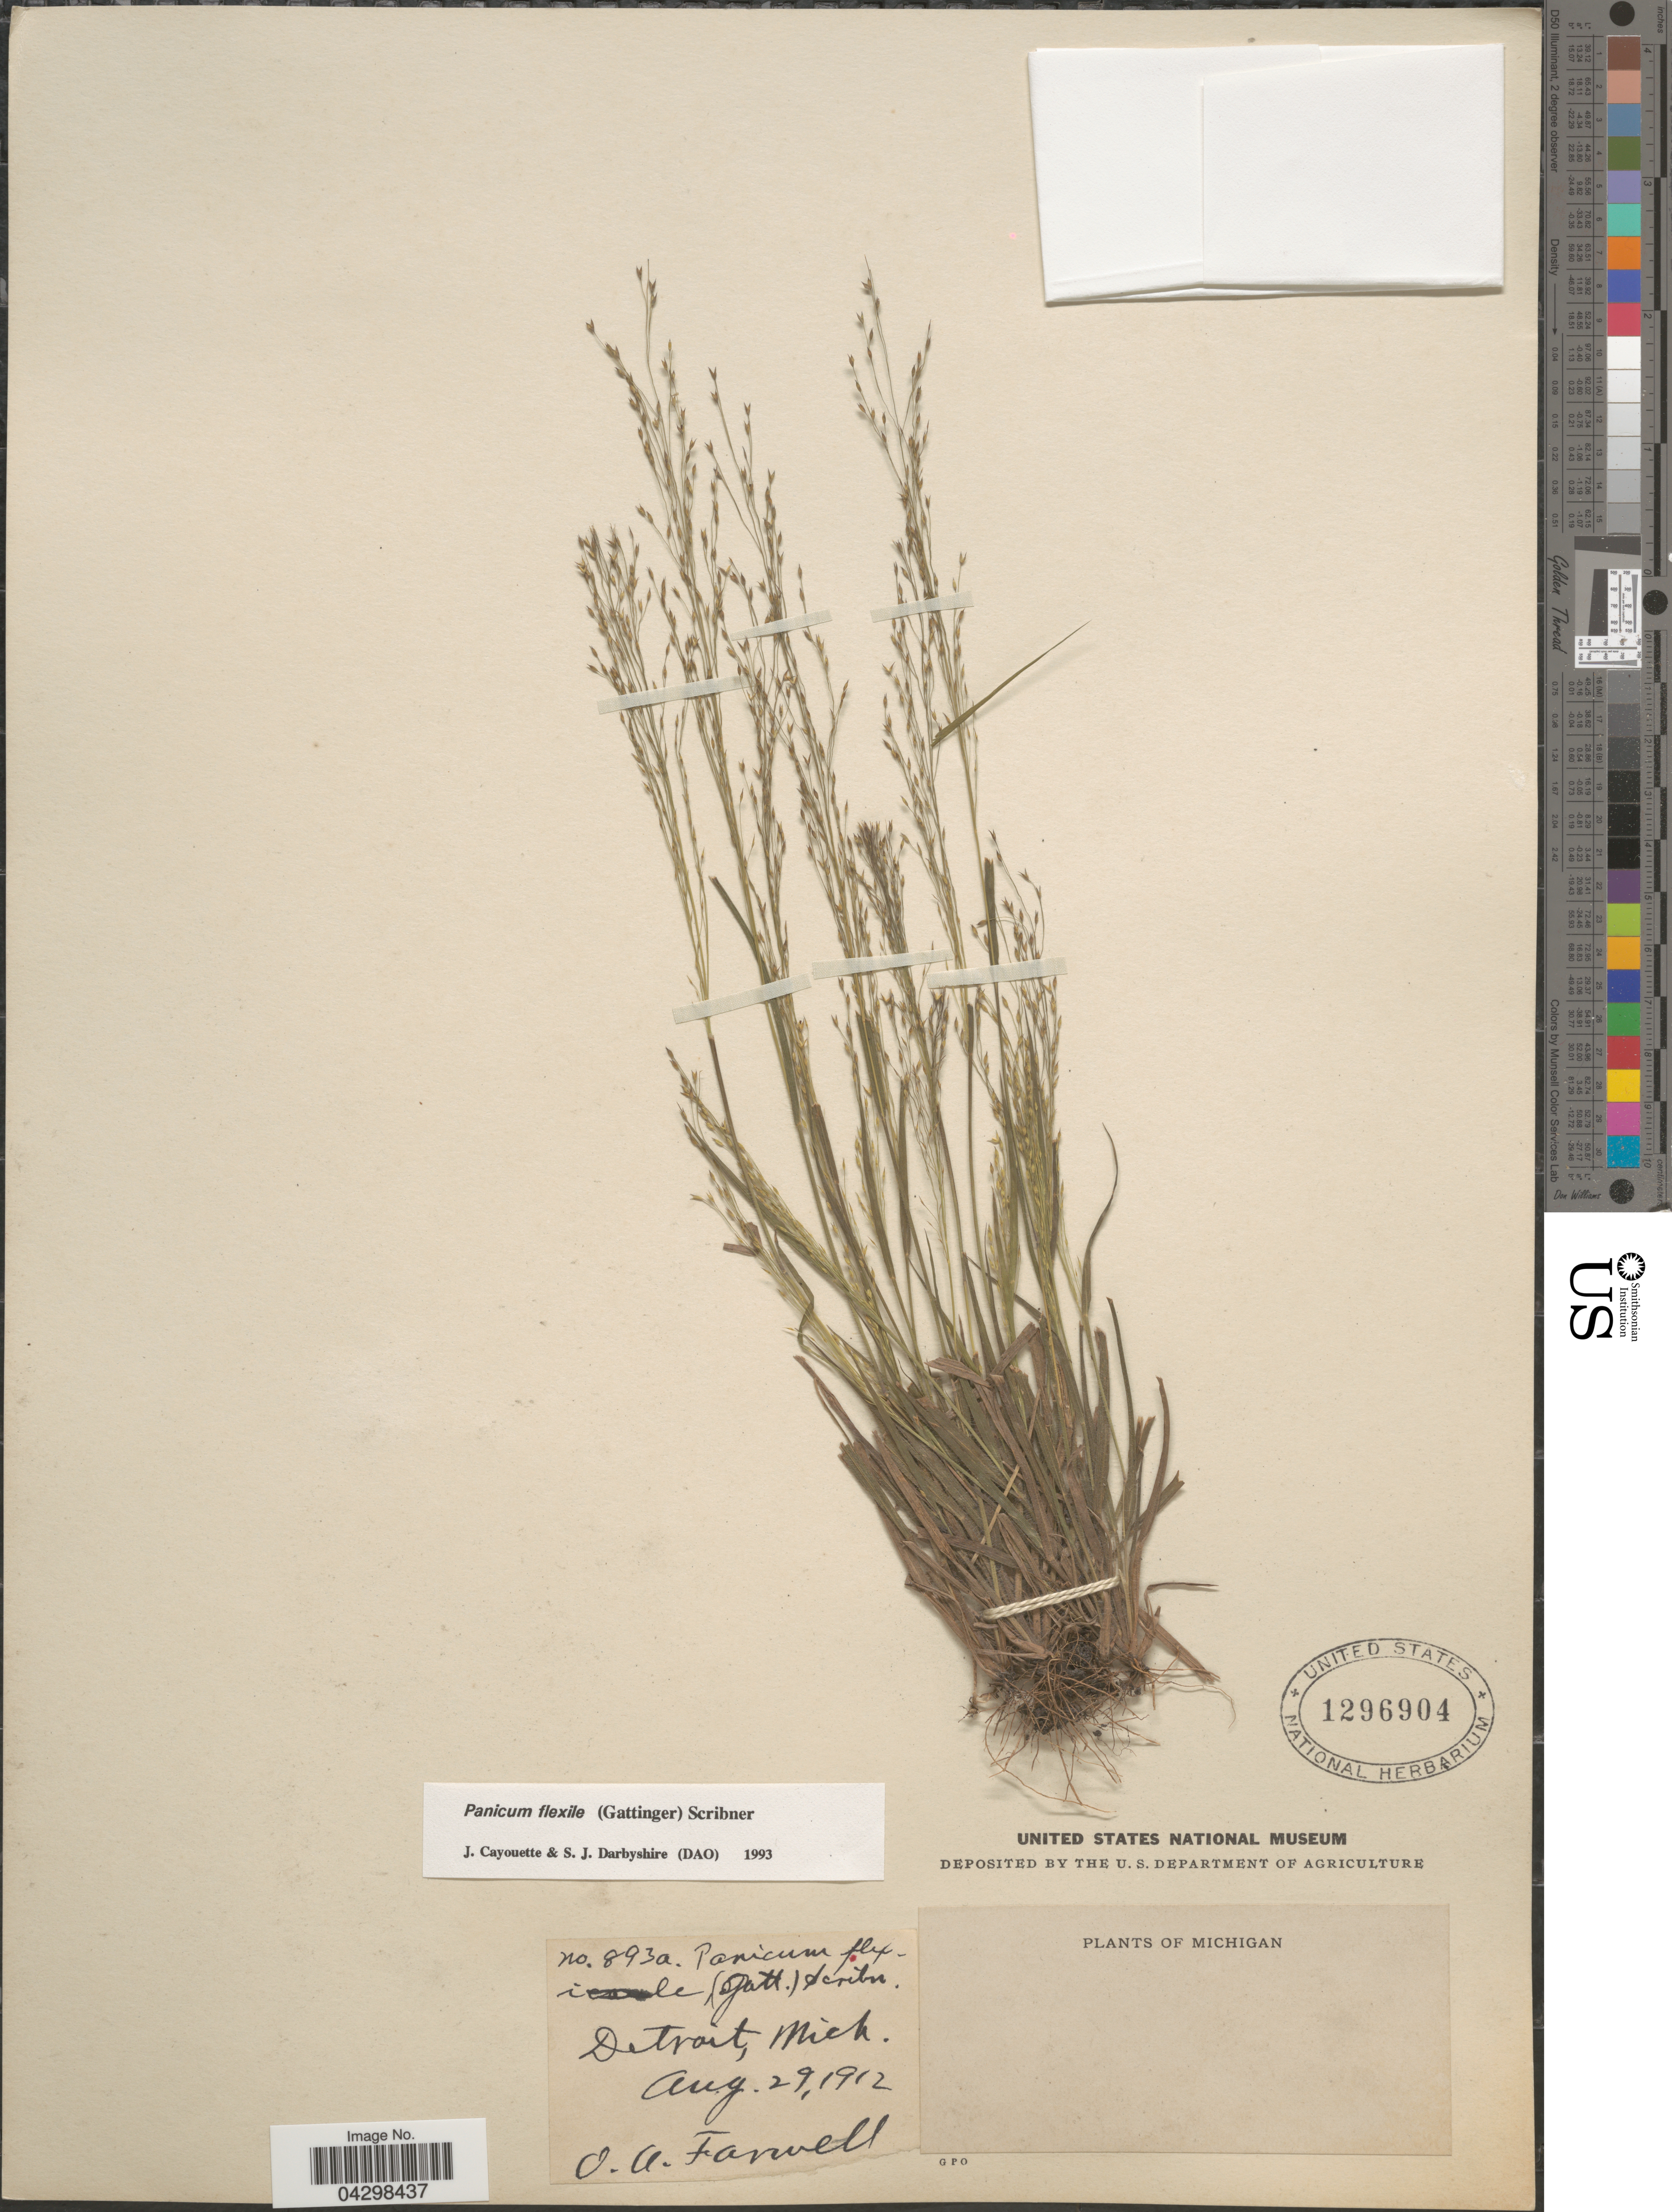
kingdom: Plantae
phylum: Tracheophyta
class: Liliopsida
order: Poales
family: Poaceae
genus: Panicum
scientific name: Panicum flexile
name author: (Gatt.) Scribn.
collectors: O. Farwell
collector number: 893a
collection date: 1912-08-29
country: United States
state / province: Michigan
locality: Detroit.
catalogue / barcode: US 1296904